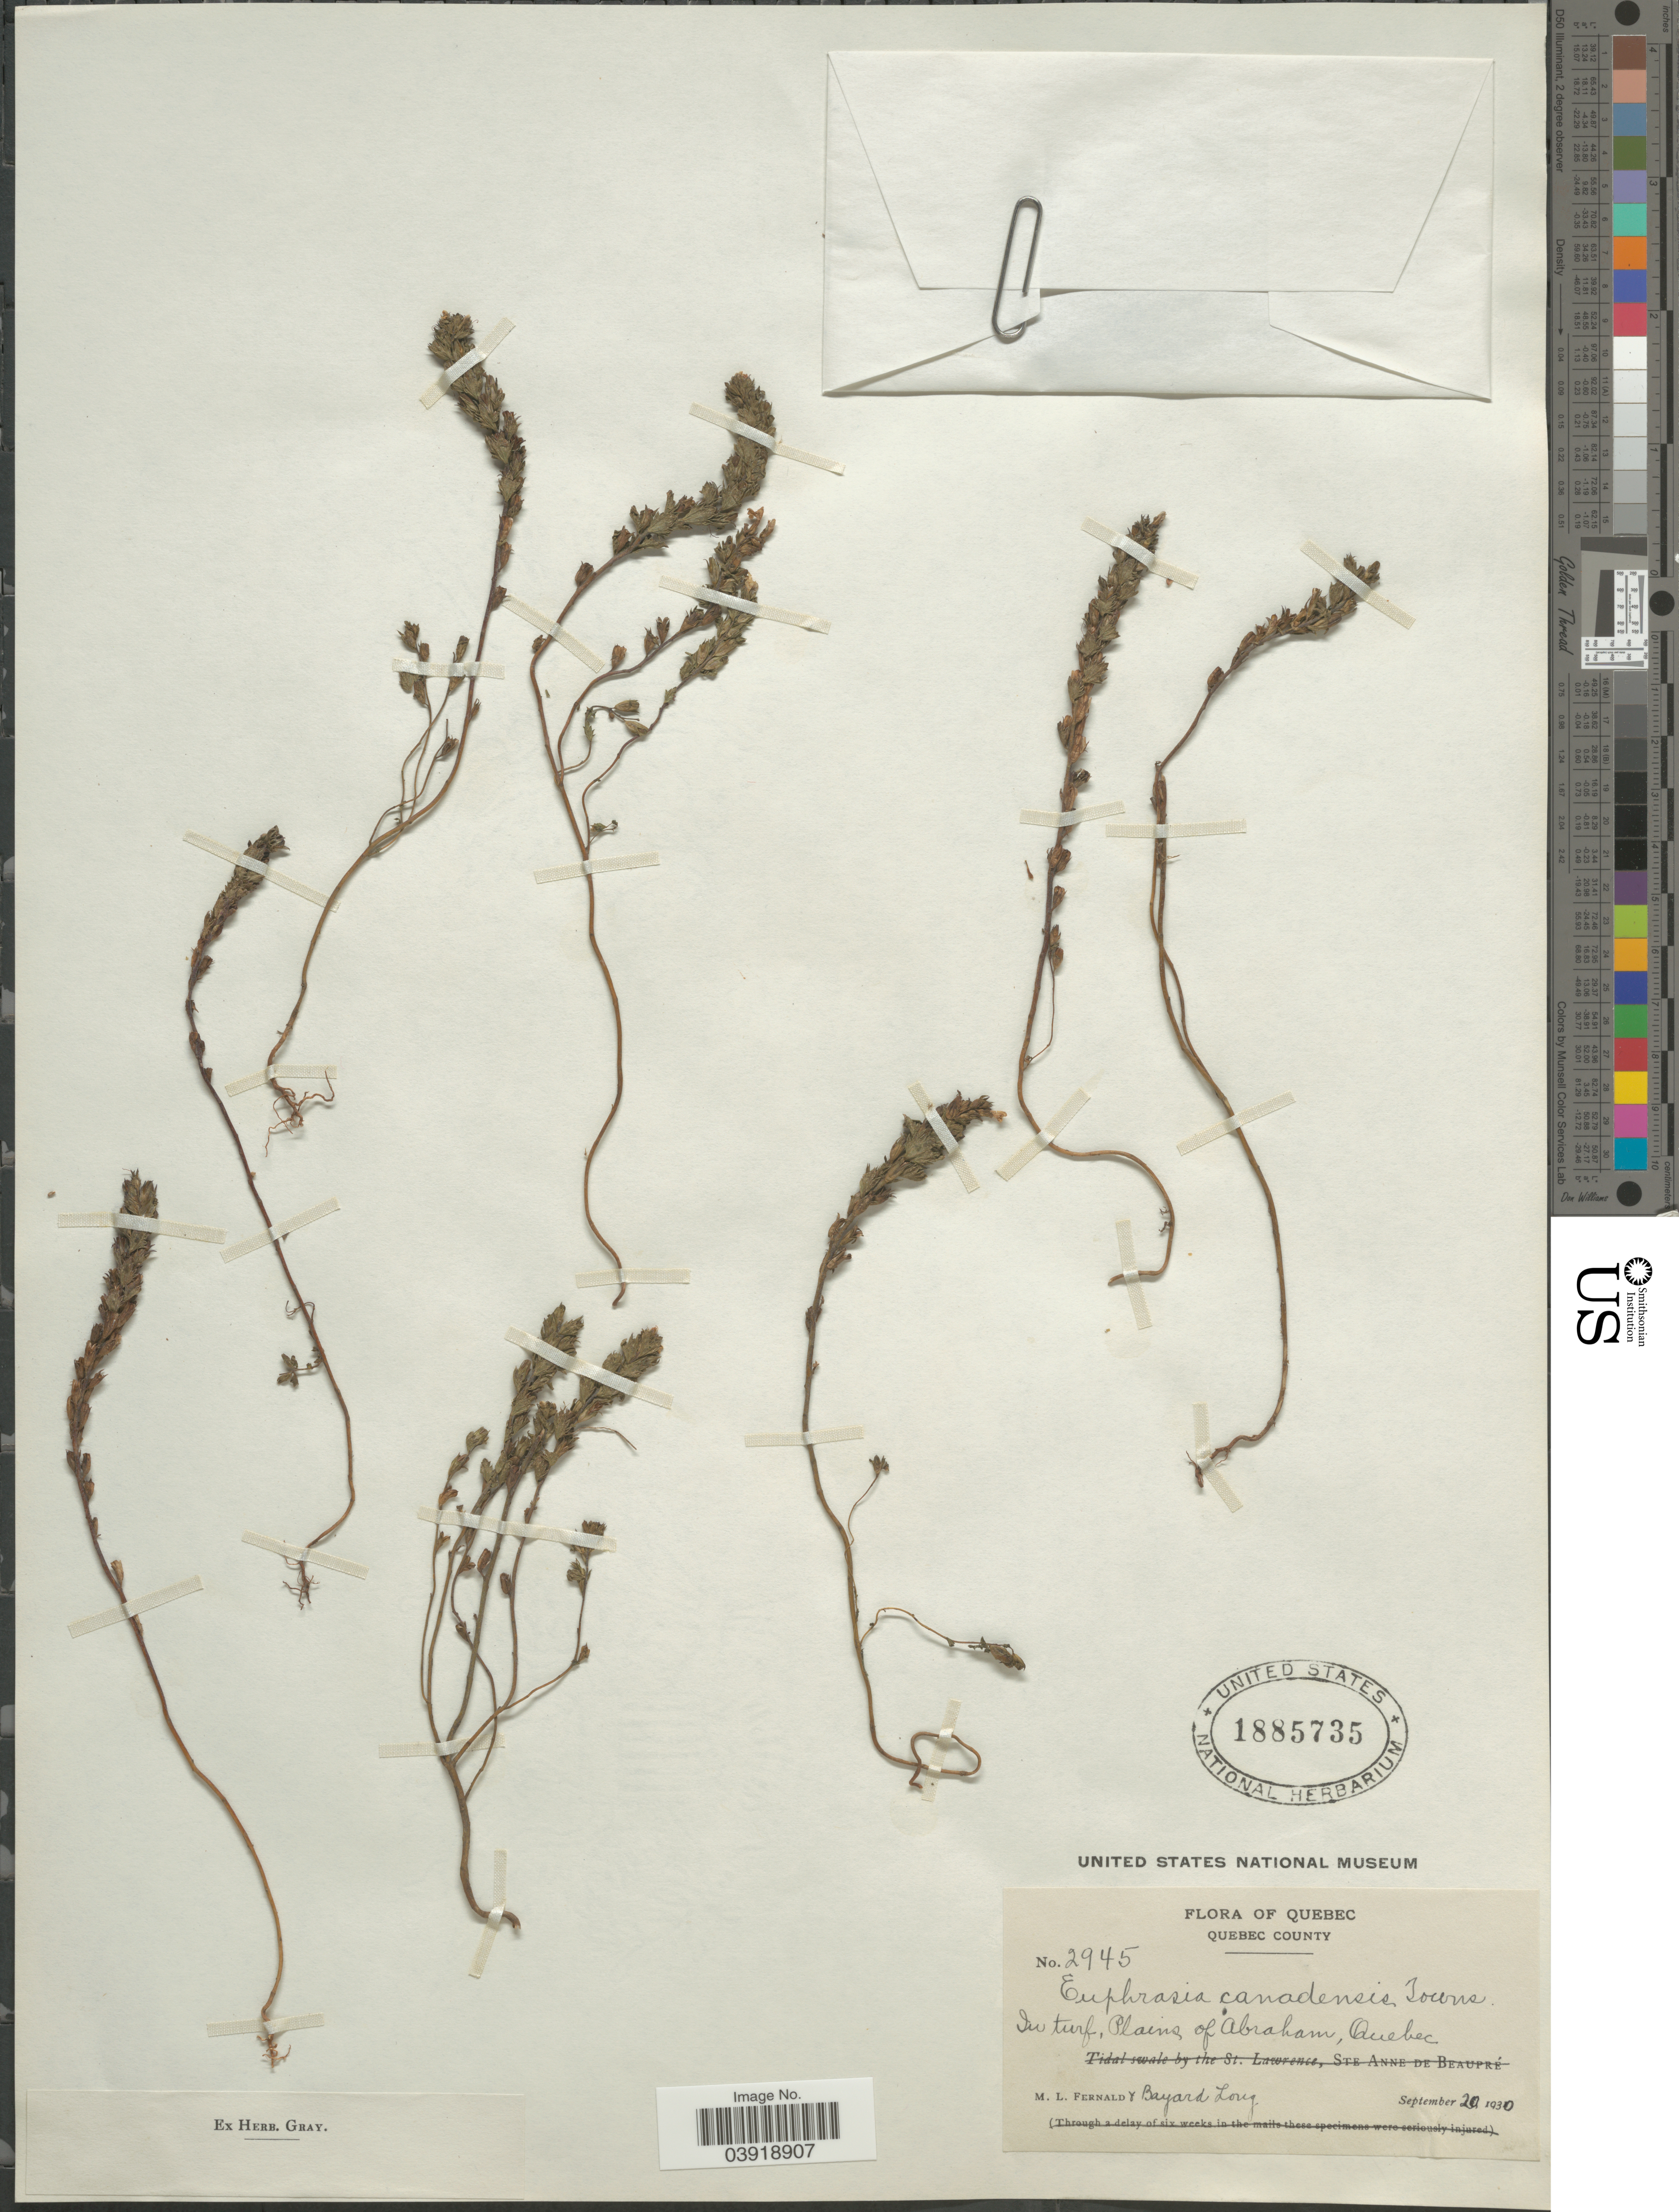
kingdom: Plantae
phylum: Tracheophyta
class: Magnoliopsida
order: Lamiales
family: Orobanchaceae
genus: Euphrasia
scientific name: Euphrasia canadensis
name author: J.F. Towns.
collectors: M. L. Fernald & B. Long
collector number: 2945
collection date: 1930-09-20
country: Canada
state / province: Quebec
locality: Quebec County. Plains of Abraham.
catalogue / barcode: US 1885735